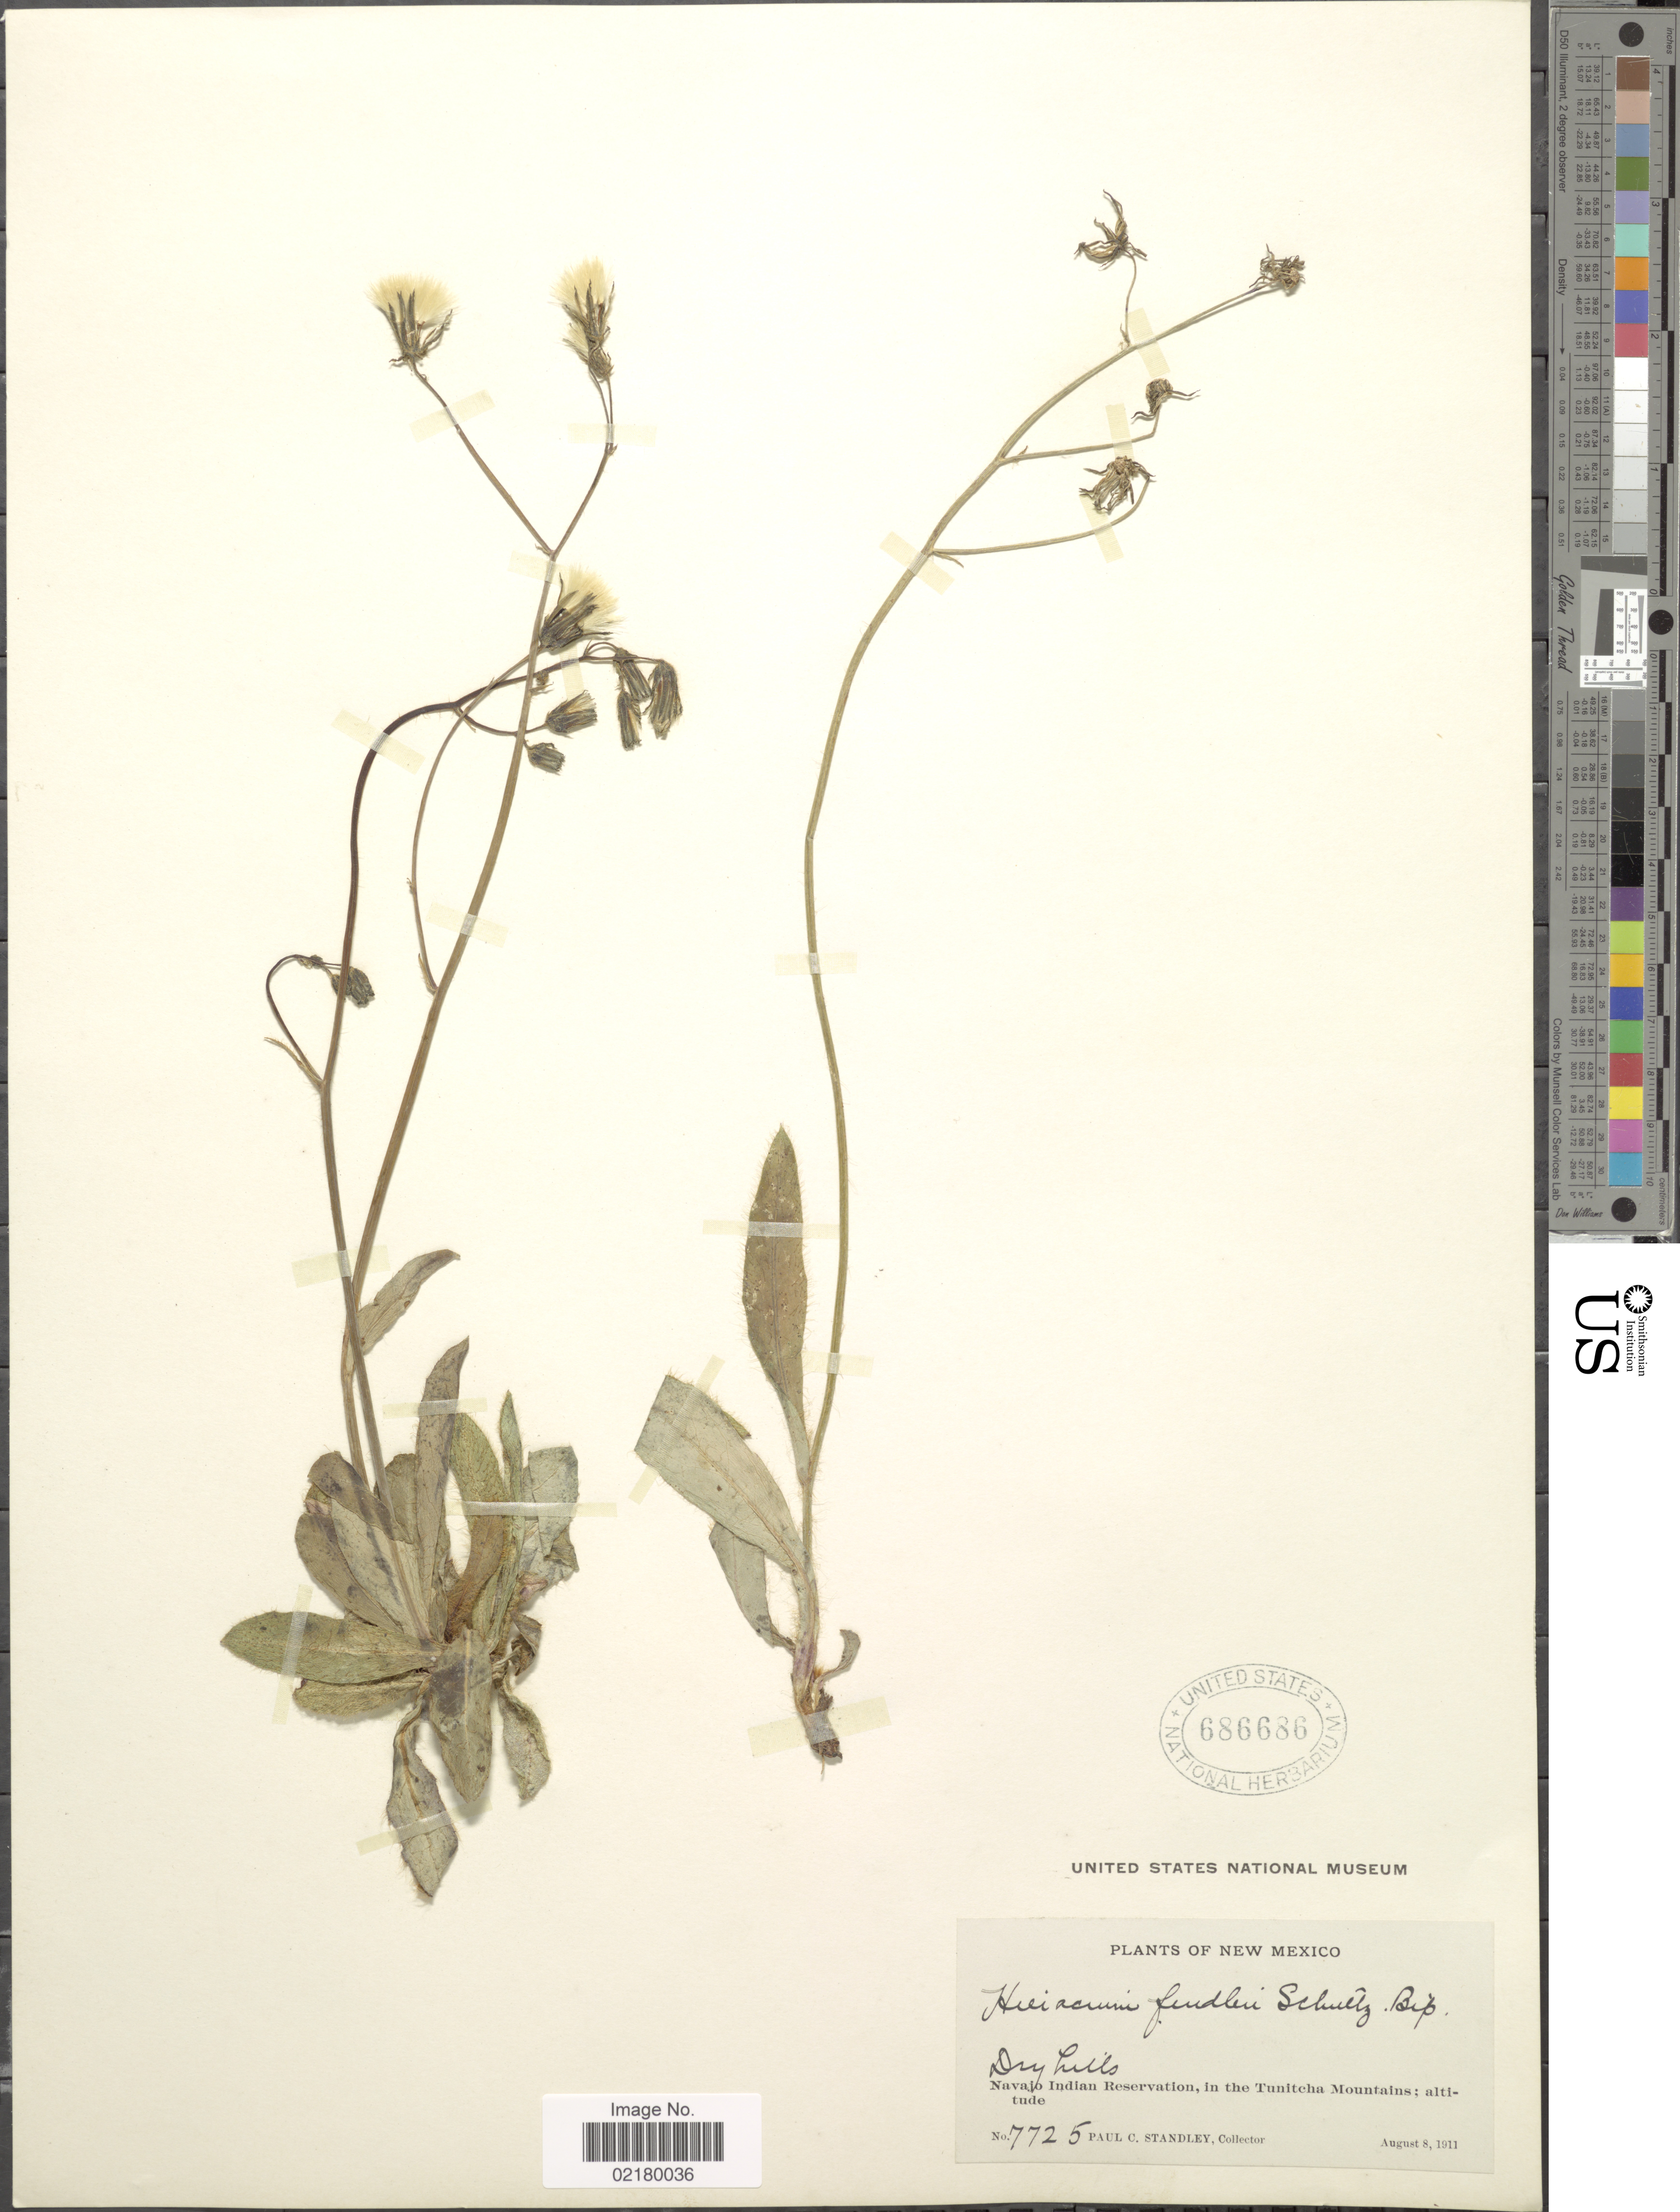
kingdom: Plantae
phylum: Tracheophyta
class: Magnoliopsida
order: Asterales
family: Asteraceae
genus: Hieracium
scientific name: Hieracium fendleri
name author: Sch. Bip.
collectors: P. C. Standley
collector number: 7725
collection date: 1911-08-08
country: United States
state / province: New Mexico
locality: Dry hills, Navajo Indian Reservation, in the Tunitcha Mountains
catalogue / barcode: US 686686